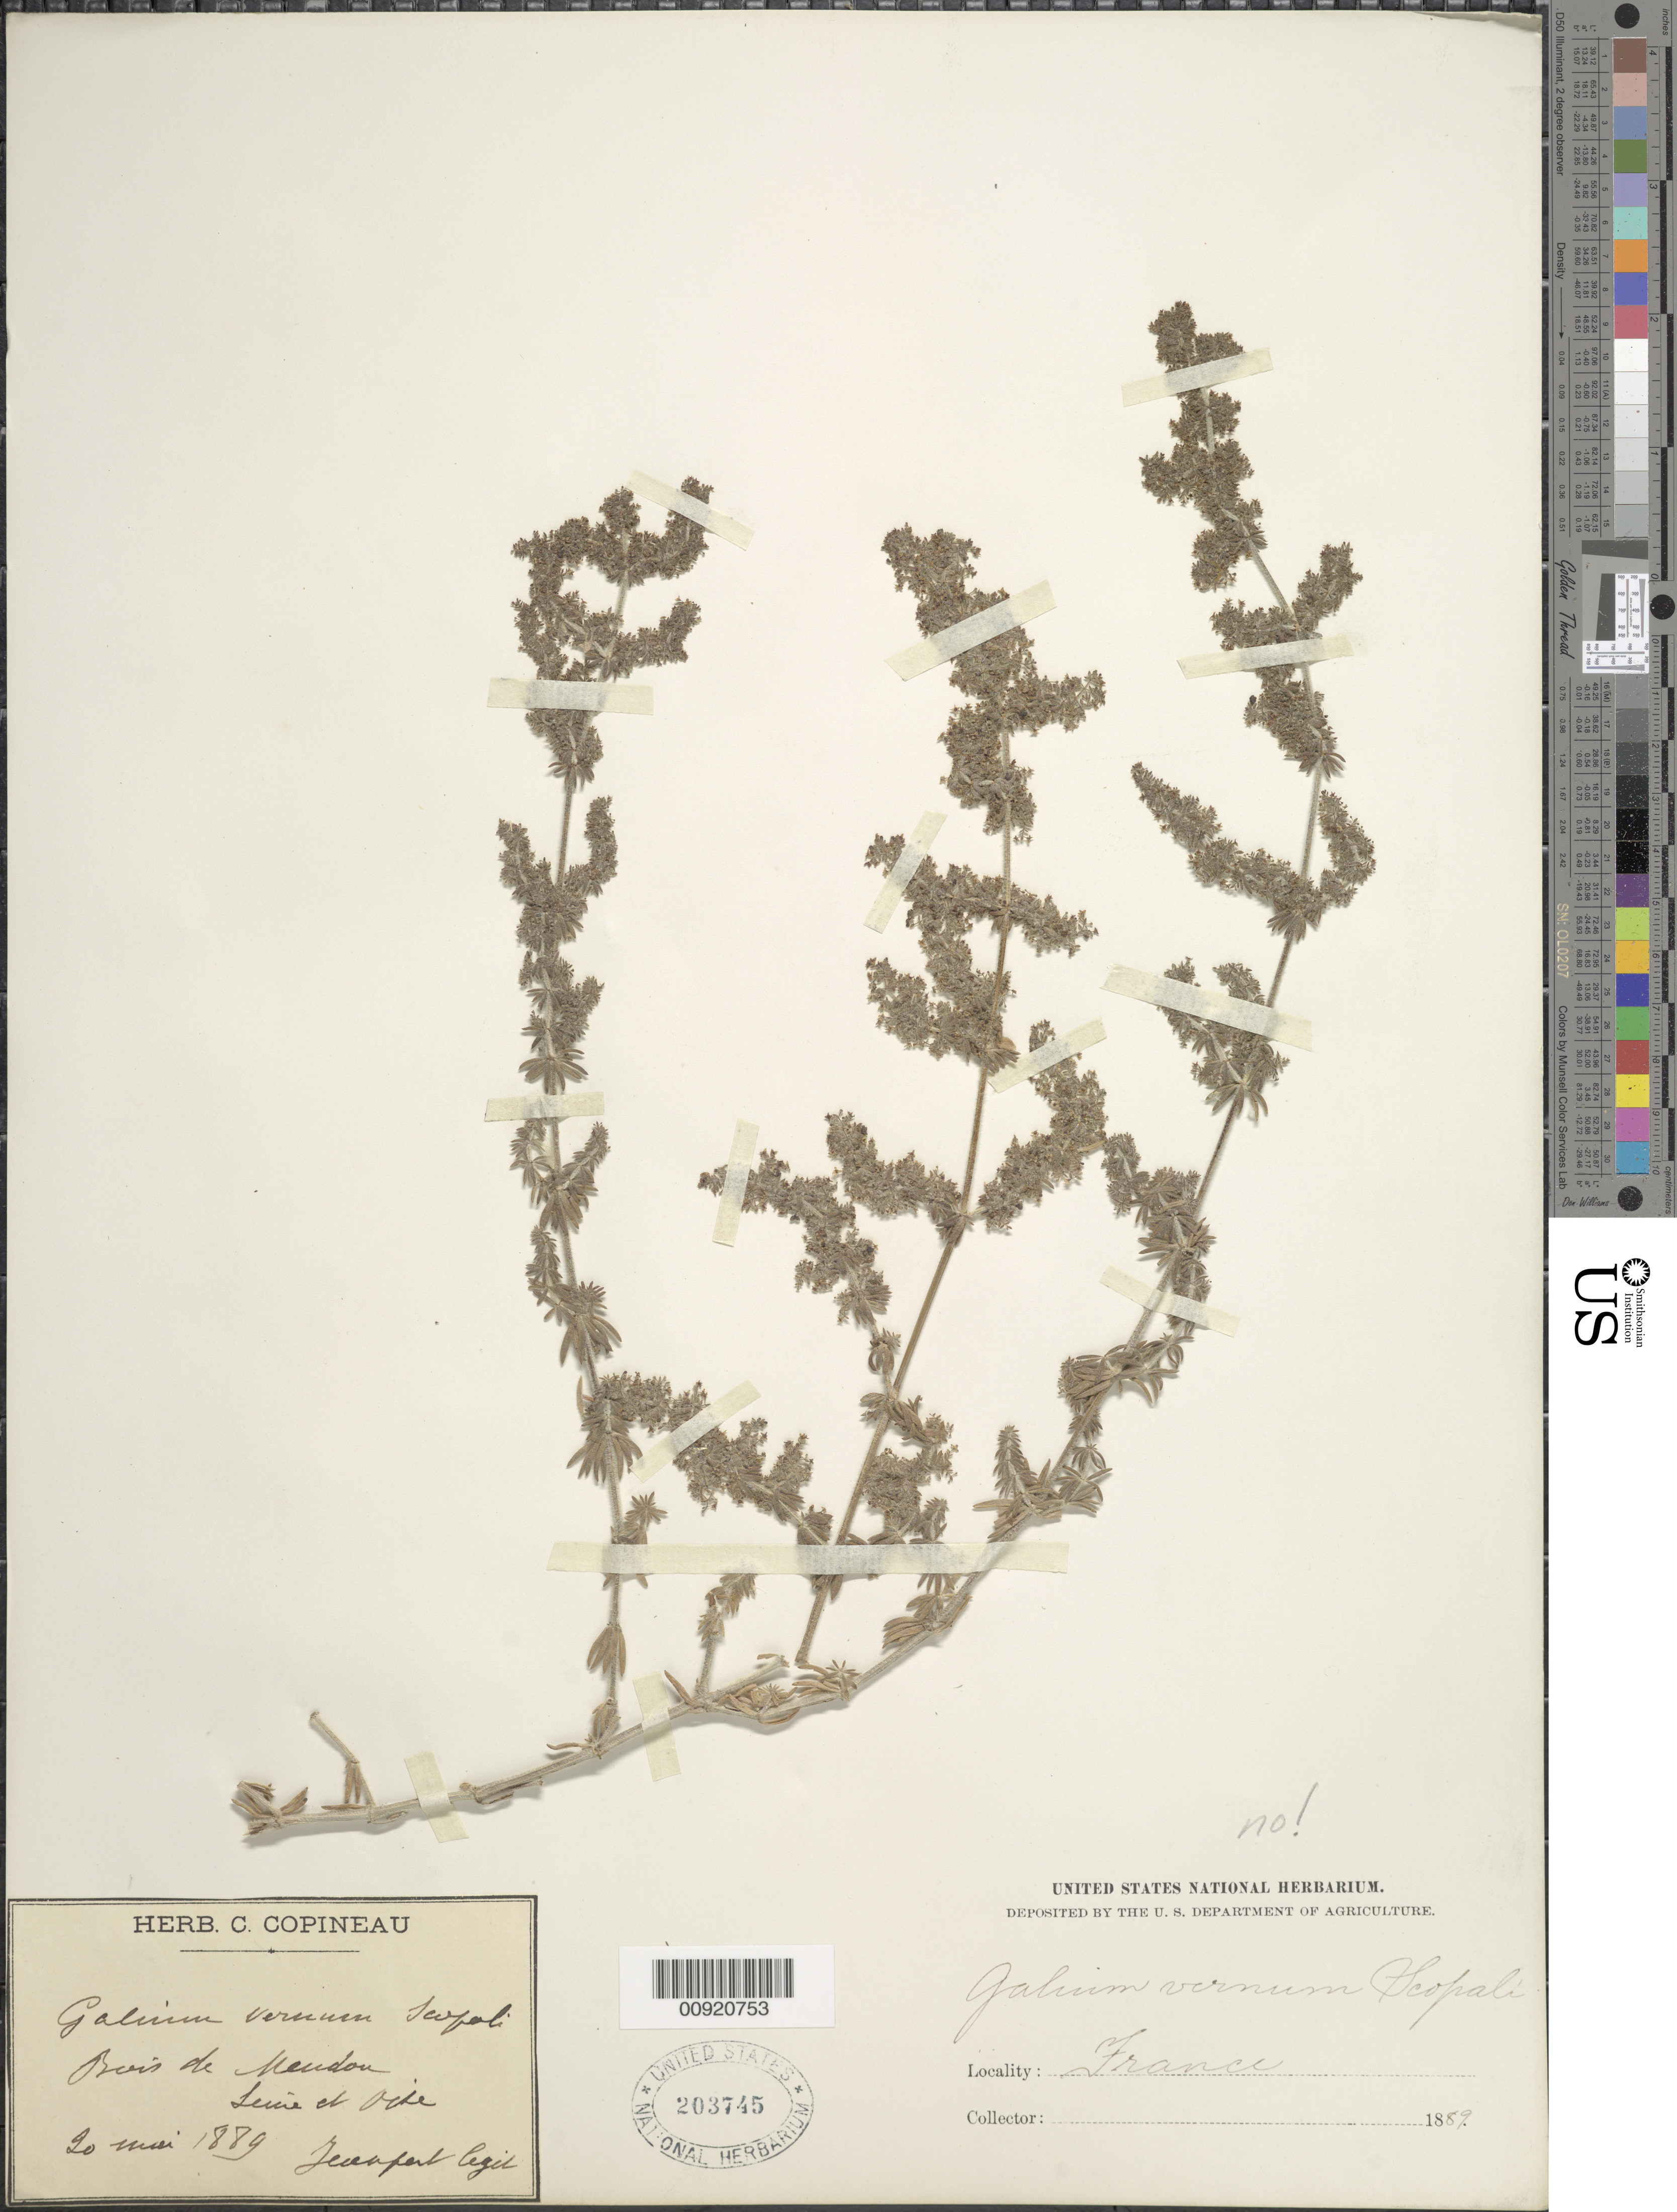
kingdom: Plantae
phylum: Tracheophyta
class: Magnoliopsida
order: Gentianales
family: Rubiaceae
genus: Galium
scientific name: Galium verum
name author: L.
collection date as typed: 20 May 1889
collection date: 1889-05-20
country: France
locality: locality illegible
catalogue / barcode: US 203745